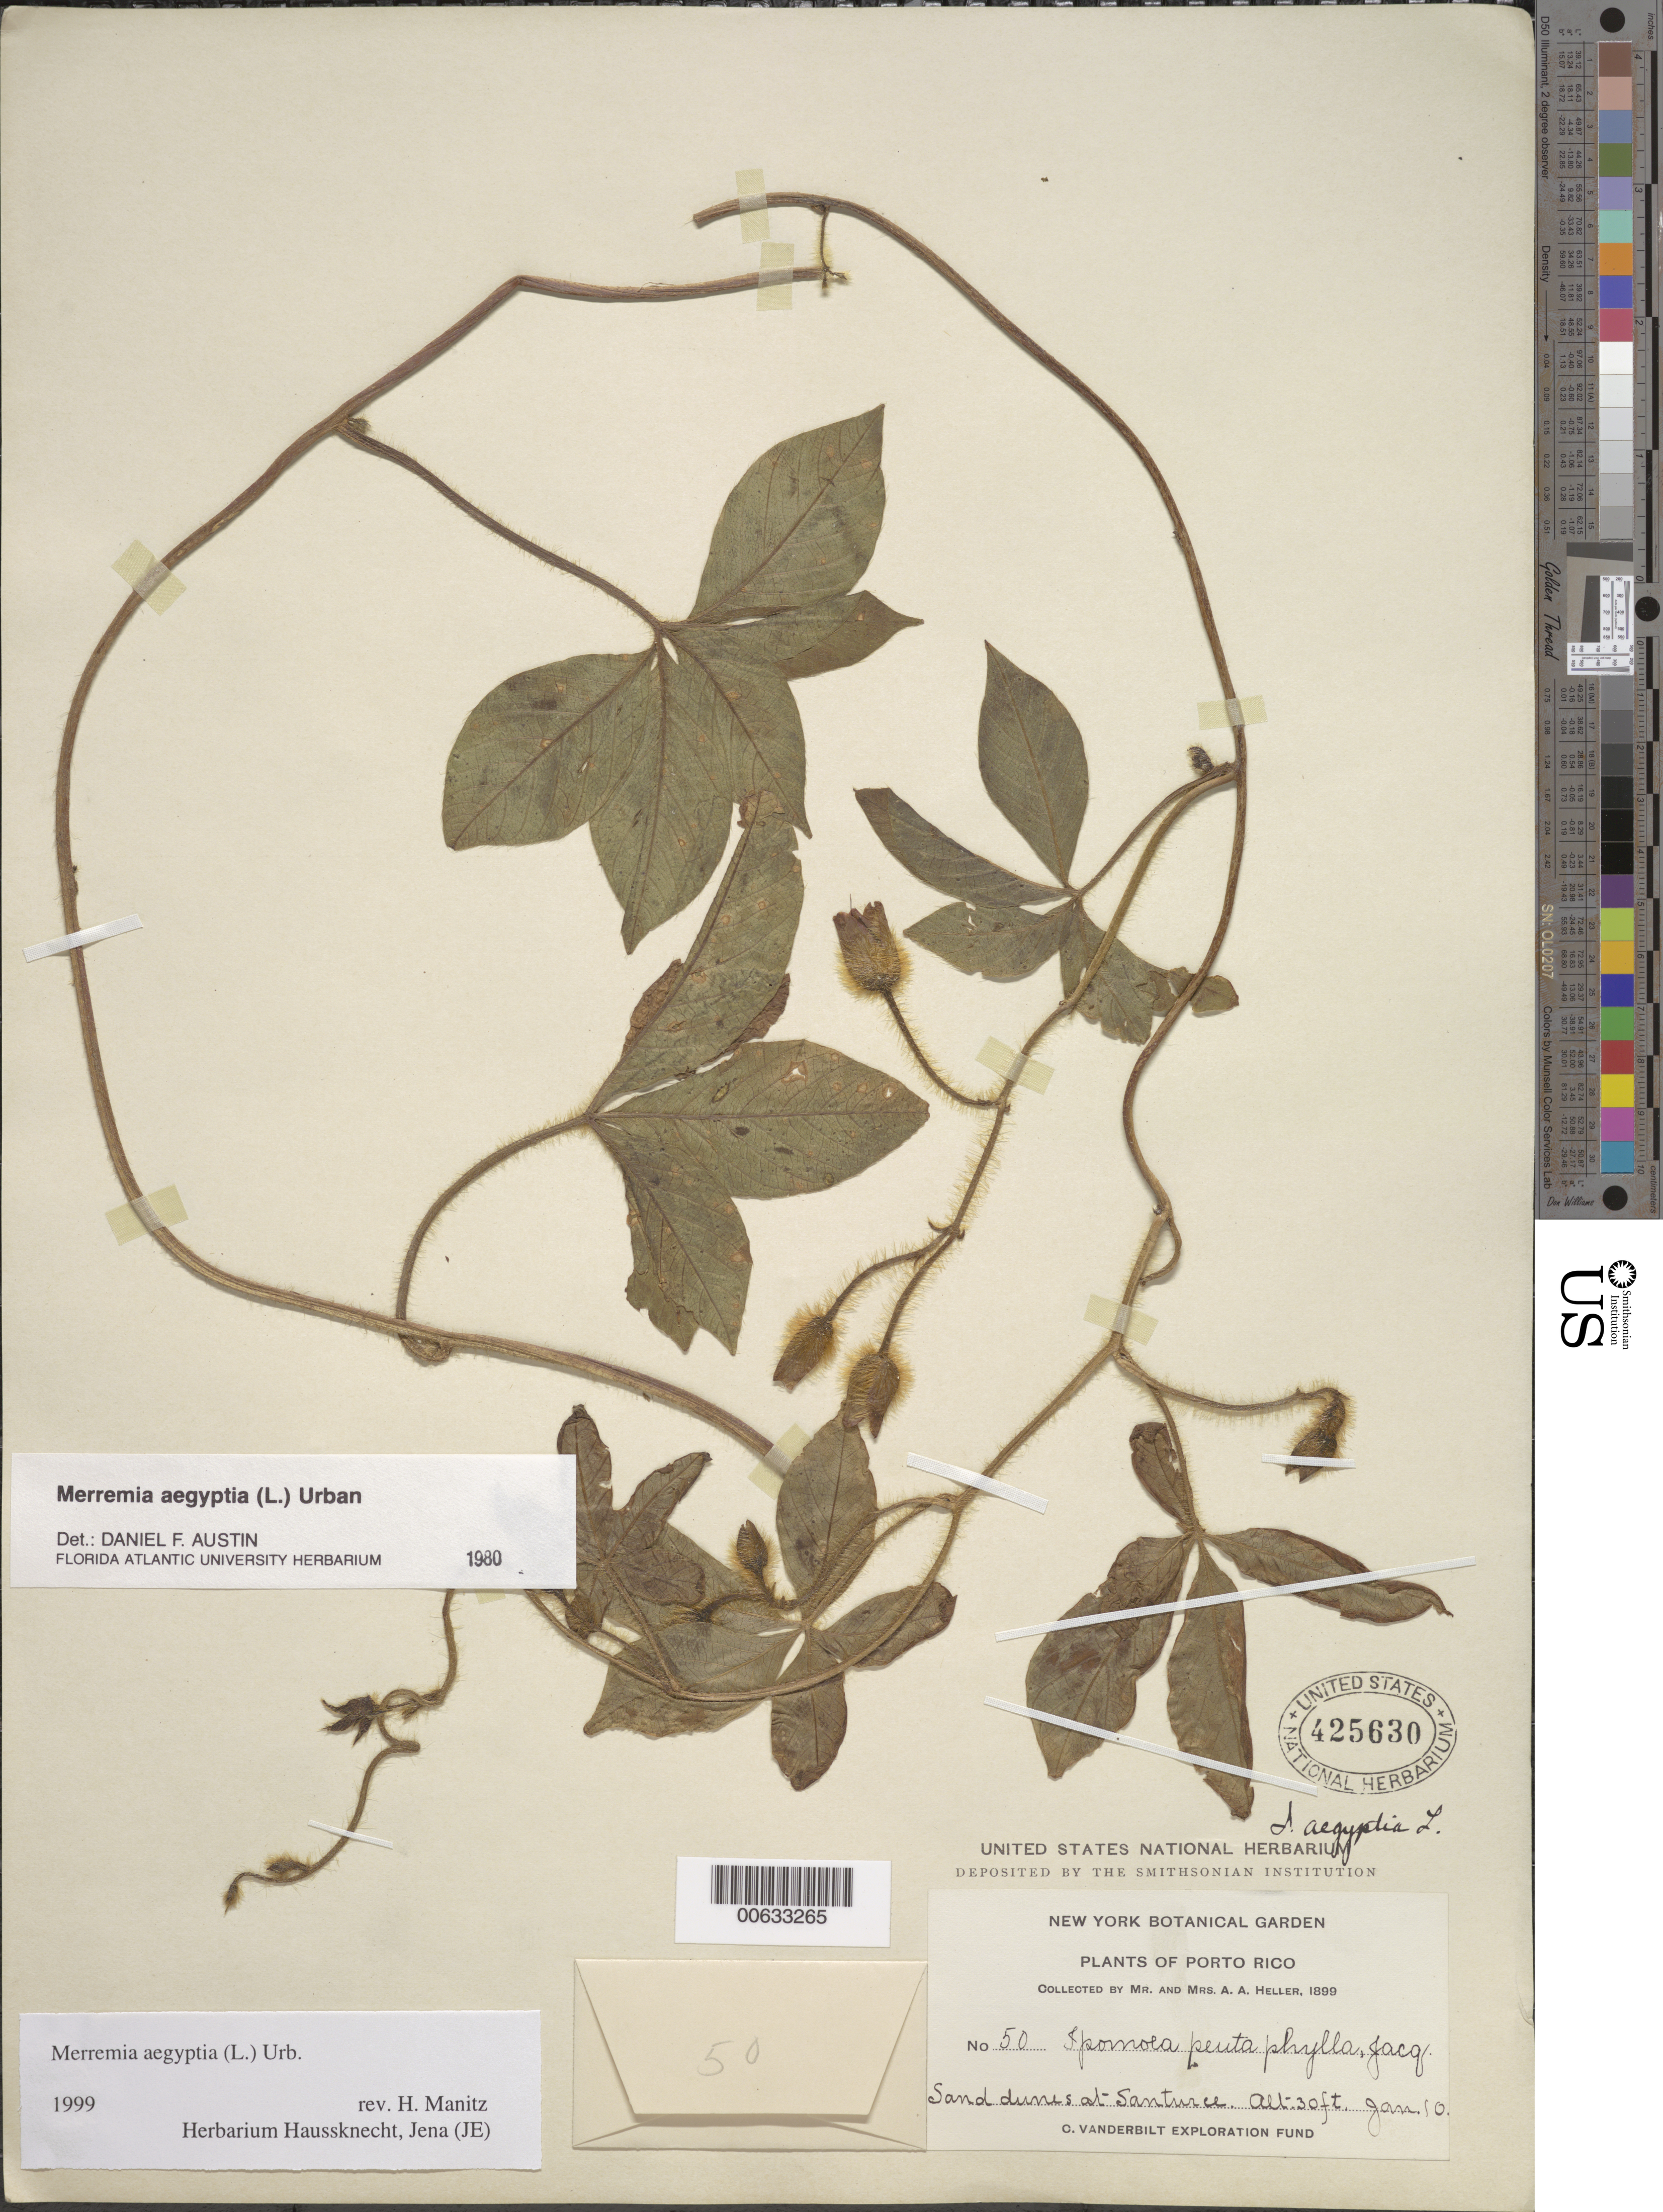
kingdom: Plantae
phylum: Tracheophyta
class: Magnoliopsida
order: Solanales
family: Convolvulaceae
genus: Distimake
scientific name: Distimake aegyptius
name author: (L.) A. R. Simões & Staples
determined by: Strong, Mark T., (BOT), Smithsonian Institution - National Museum of Natural History (UNITED STATES)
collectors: A. A. Heller & A. Heller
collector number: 50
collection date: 1899-01-10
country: Puerto Rico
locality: Porto Rico, Sand dunes at Santurce.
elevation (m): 9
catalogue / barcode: US 425630